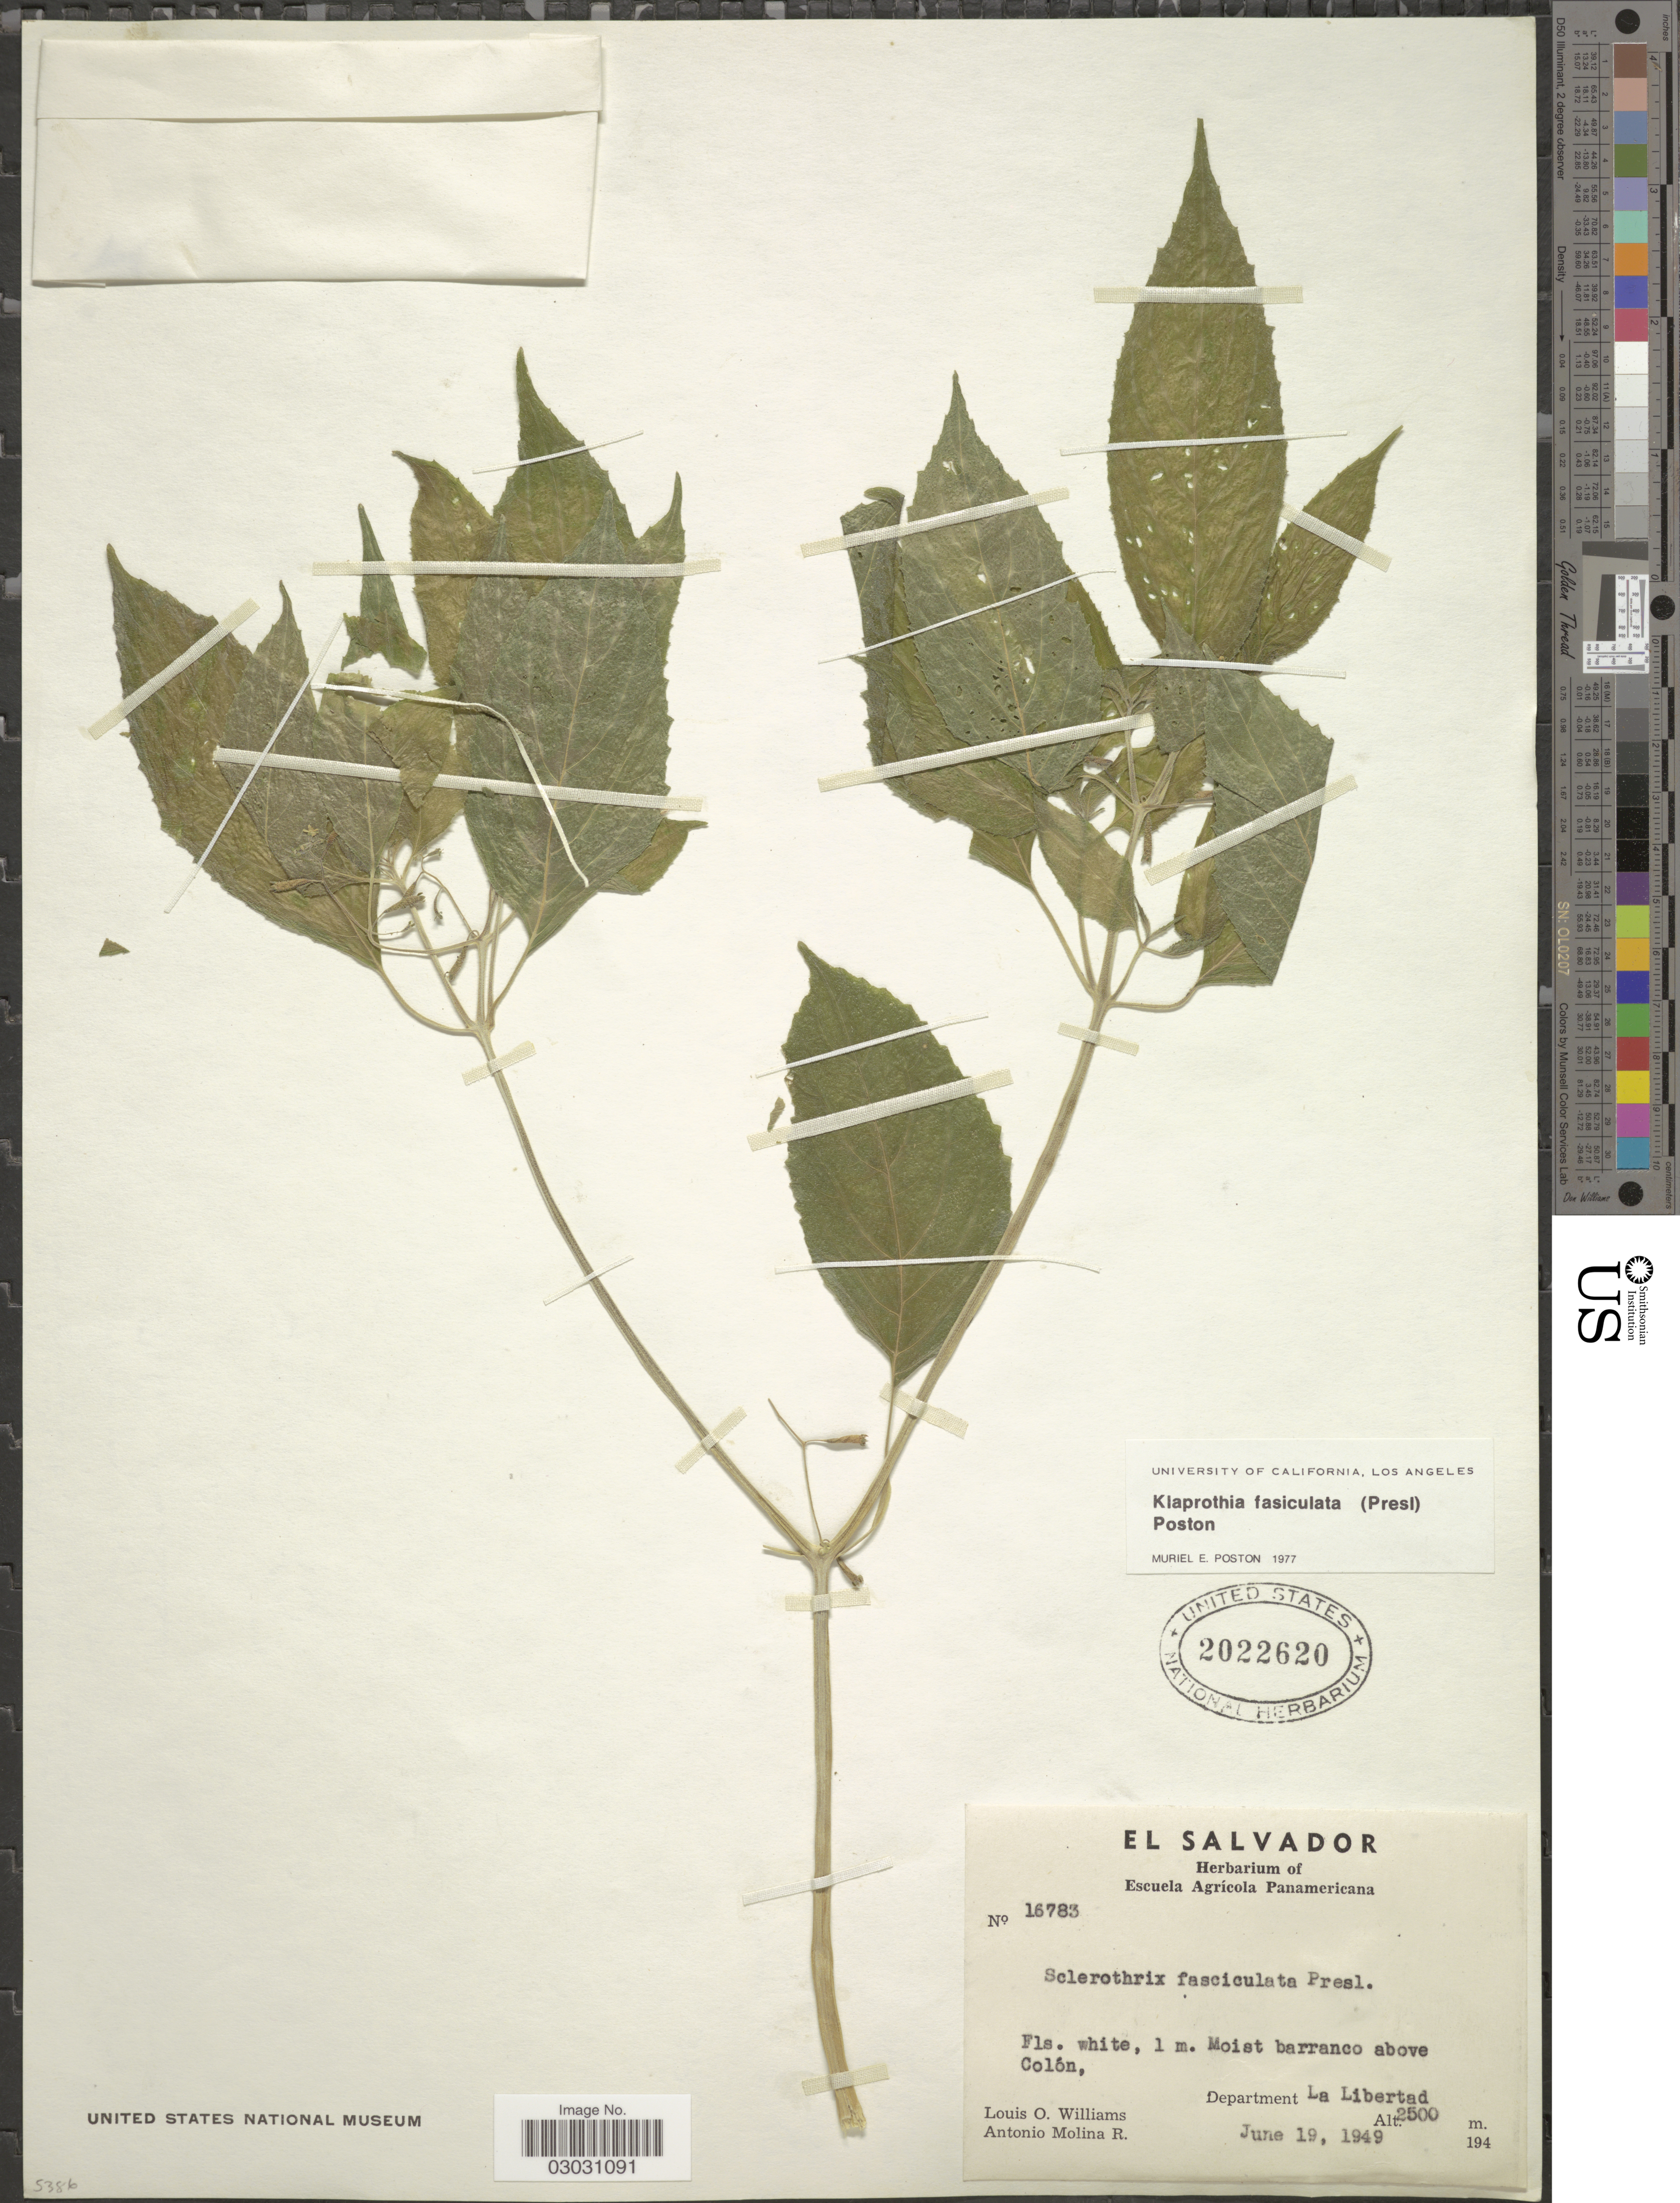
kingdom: Plantae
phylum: Tracheophyta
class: Magnoliopsida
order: Cornales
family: Loasaceae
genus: Klaprothia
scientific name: Klaprothia fasciculata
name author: (C. Presl) Poston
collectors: L. O. Williams & A. Molina R.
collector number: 16783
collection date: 1949-06-19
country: El Salvador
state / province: La Libertad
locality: Moist barranco above Colón, Department La Libertad.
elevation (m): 2500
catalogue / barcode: US 2022620